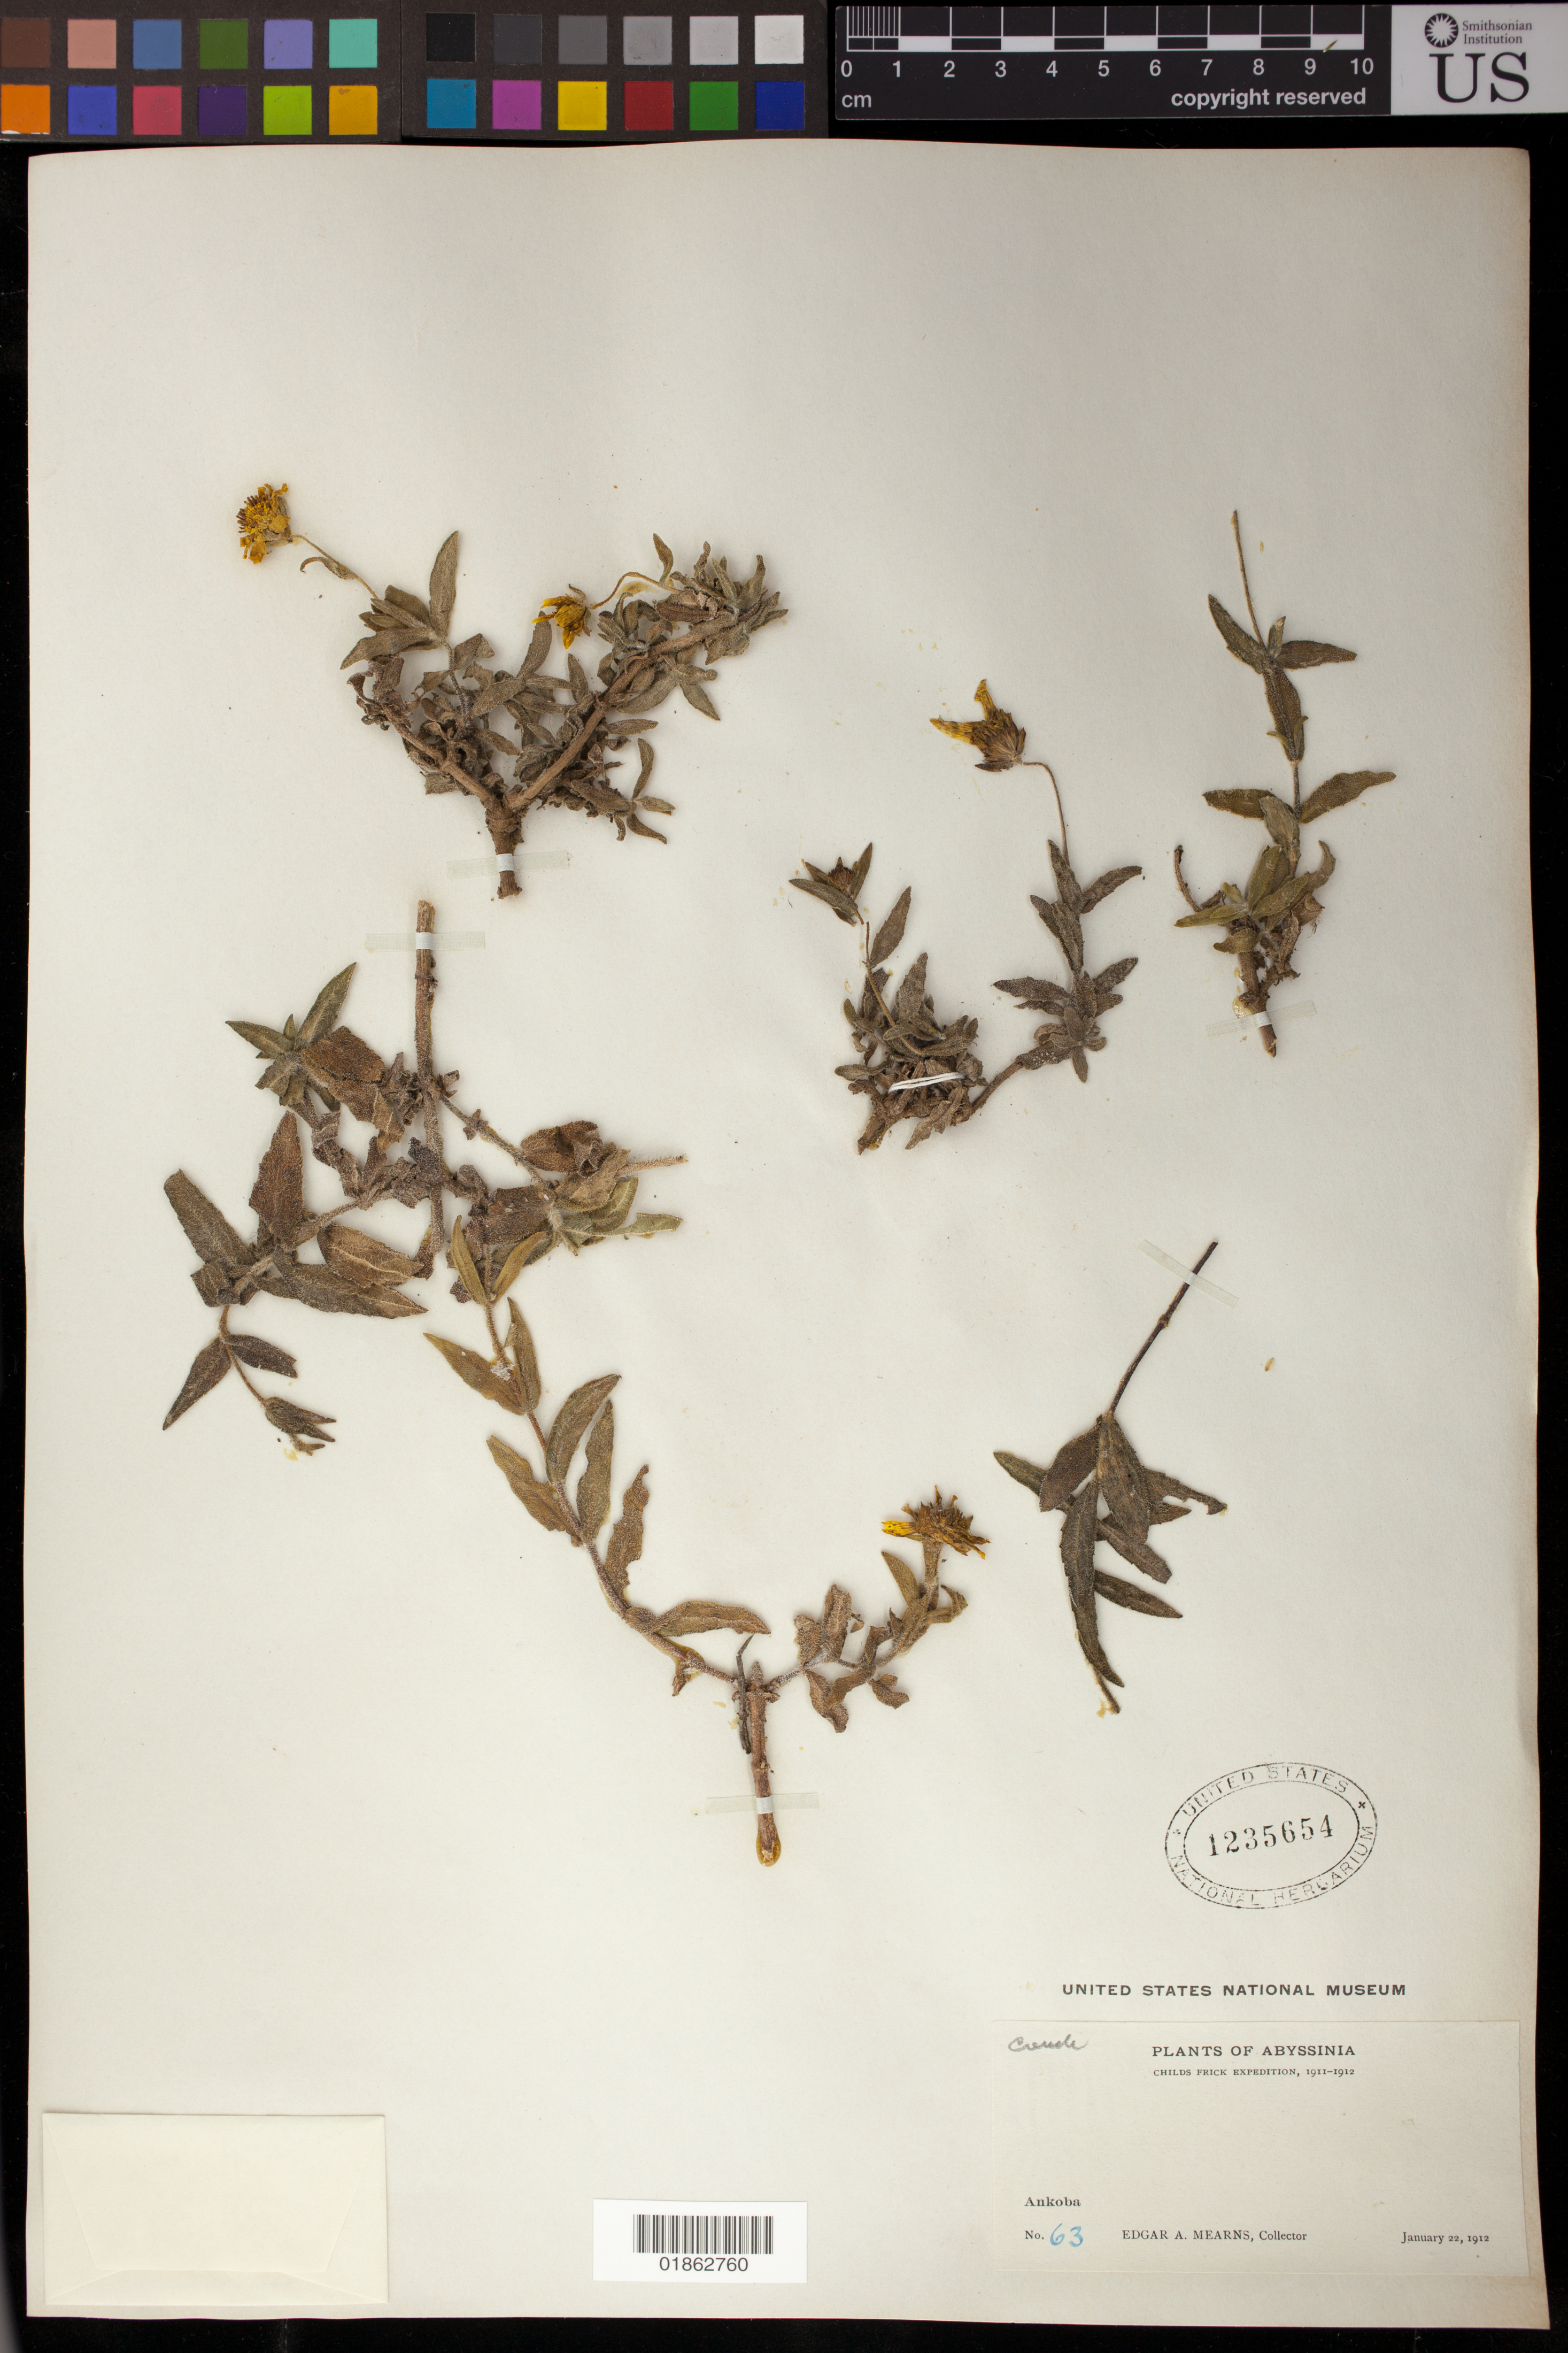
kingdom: Plantae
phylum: Tracheophyta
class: Magnoliopsida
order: Asterales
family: Asteraceae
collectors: E. A. Mearns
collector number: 63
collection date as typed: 22 Jan 1912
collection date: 1912-01-22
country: Ethiopia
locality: Ankoba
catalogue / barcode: US 1235654